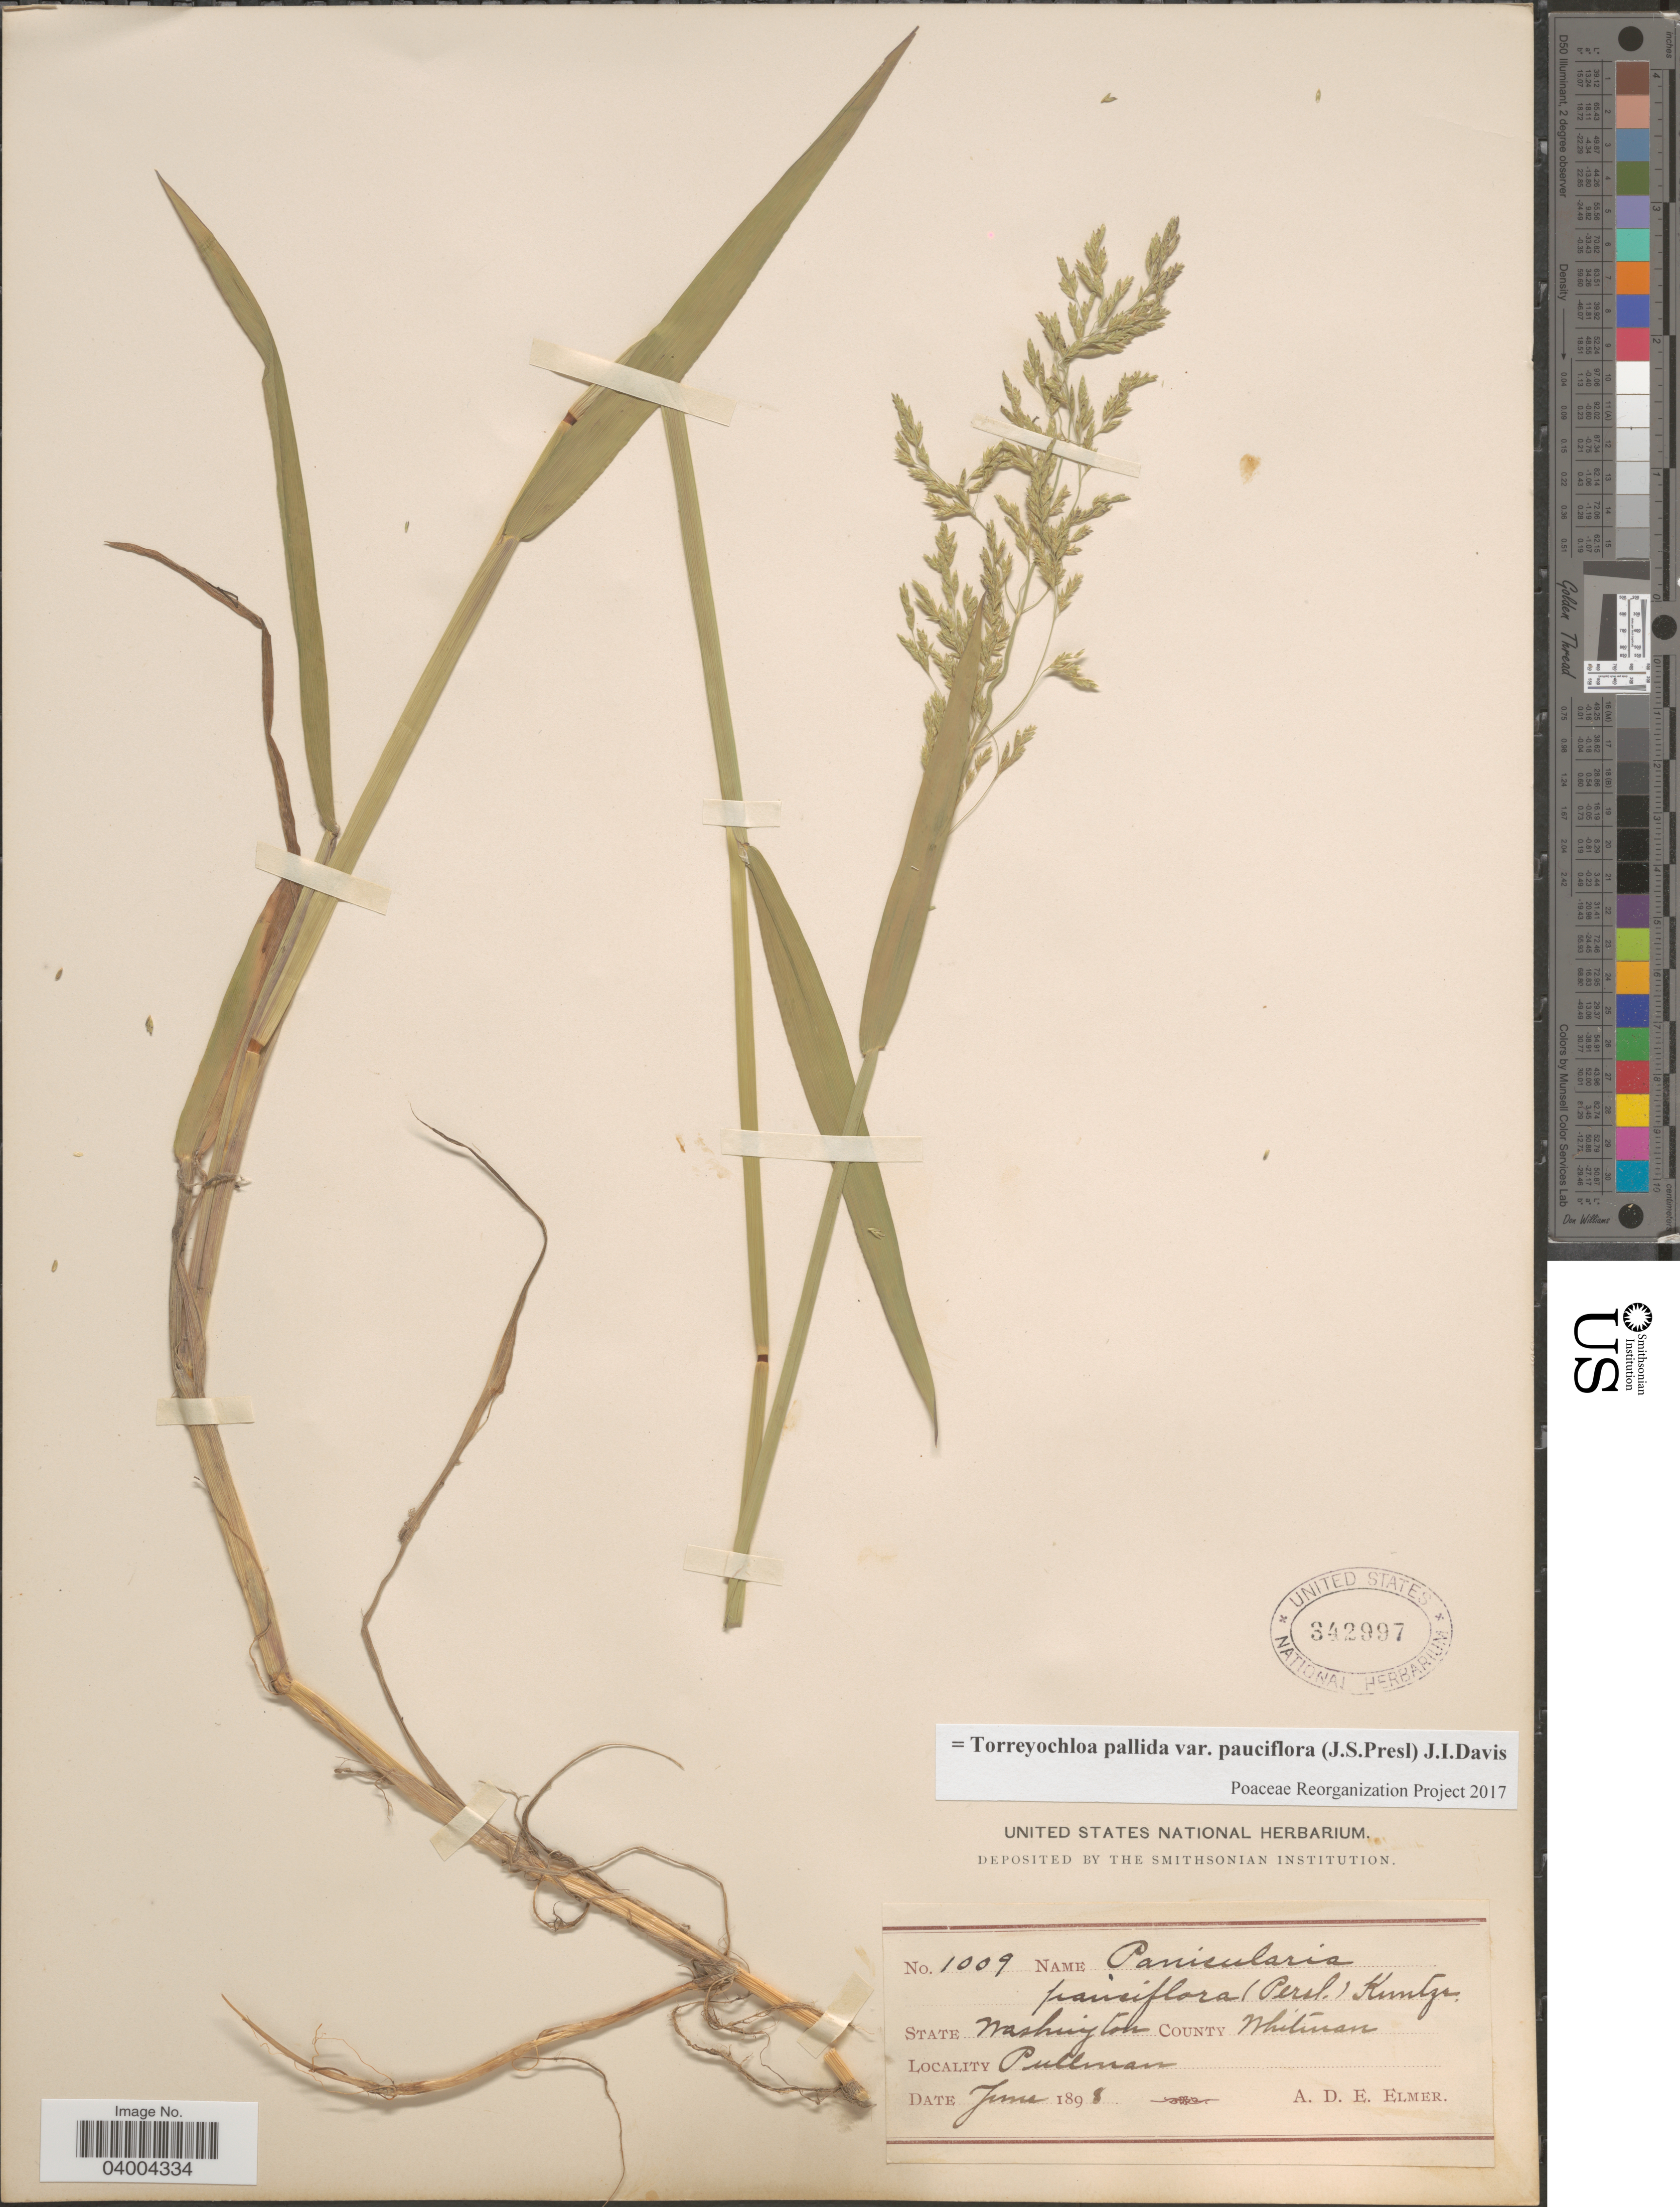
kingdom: Plantae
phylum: Tracheophyta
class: Liliopsida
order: Poales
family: Poaceae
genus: Torreyochloa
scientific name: Torreyochloa pallida var. pauciflora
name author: (J. Presl) J.I. Davis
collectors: A. D. E. Elmer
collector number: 1009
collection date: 1898-06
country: United States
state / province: Washington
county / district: Whitman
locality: County Whitman. Pullman.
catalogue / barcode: US 342997